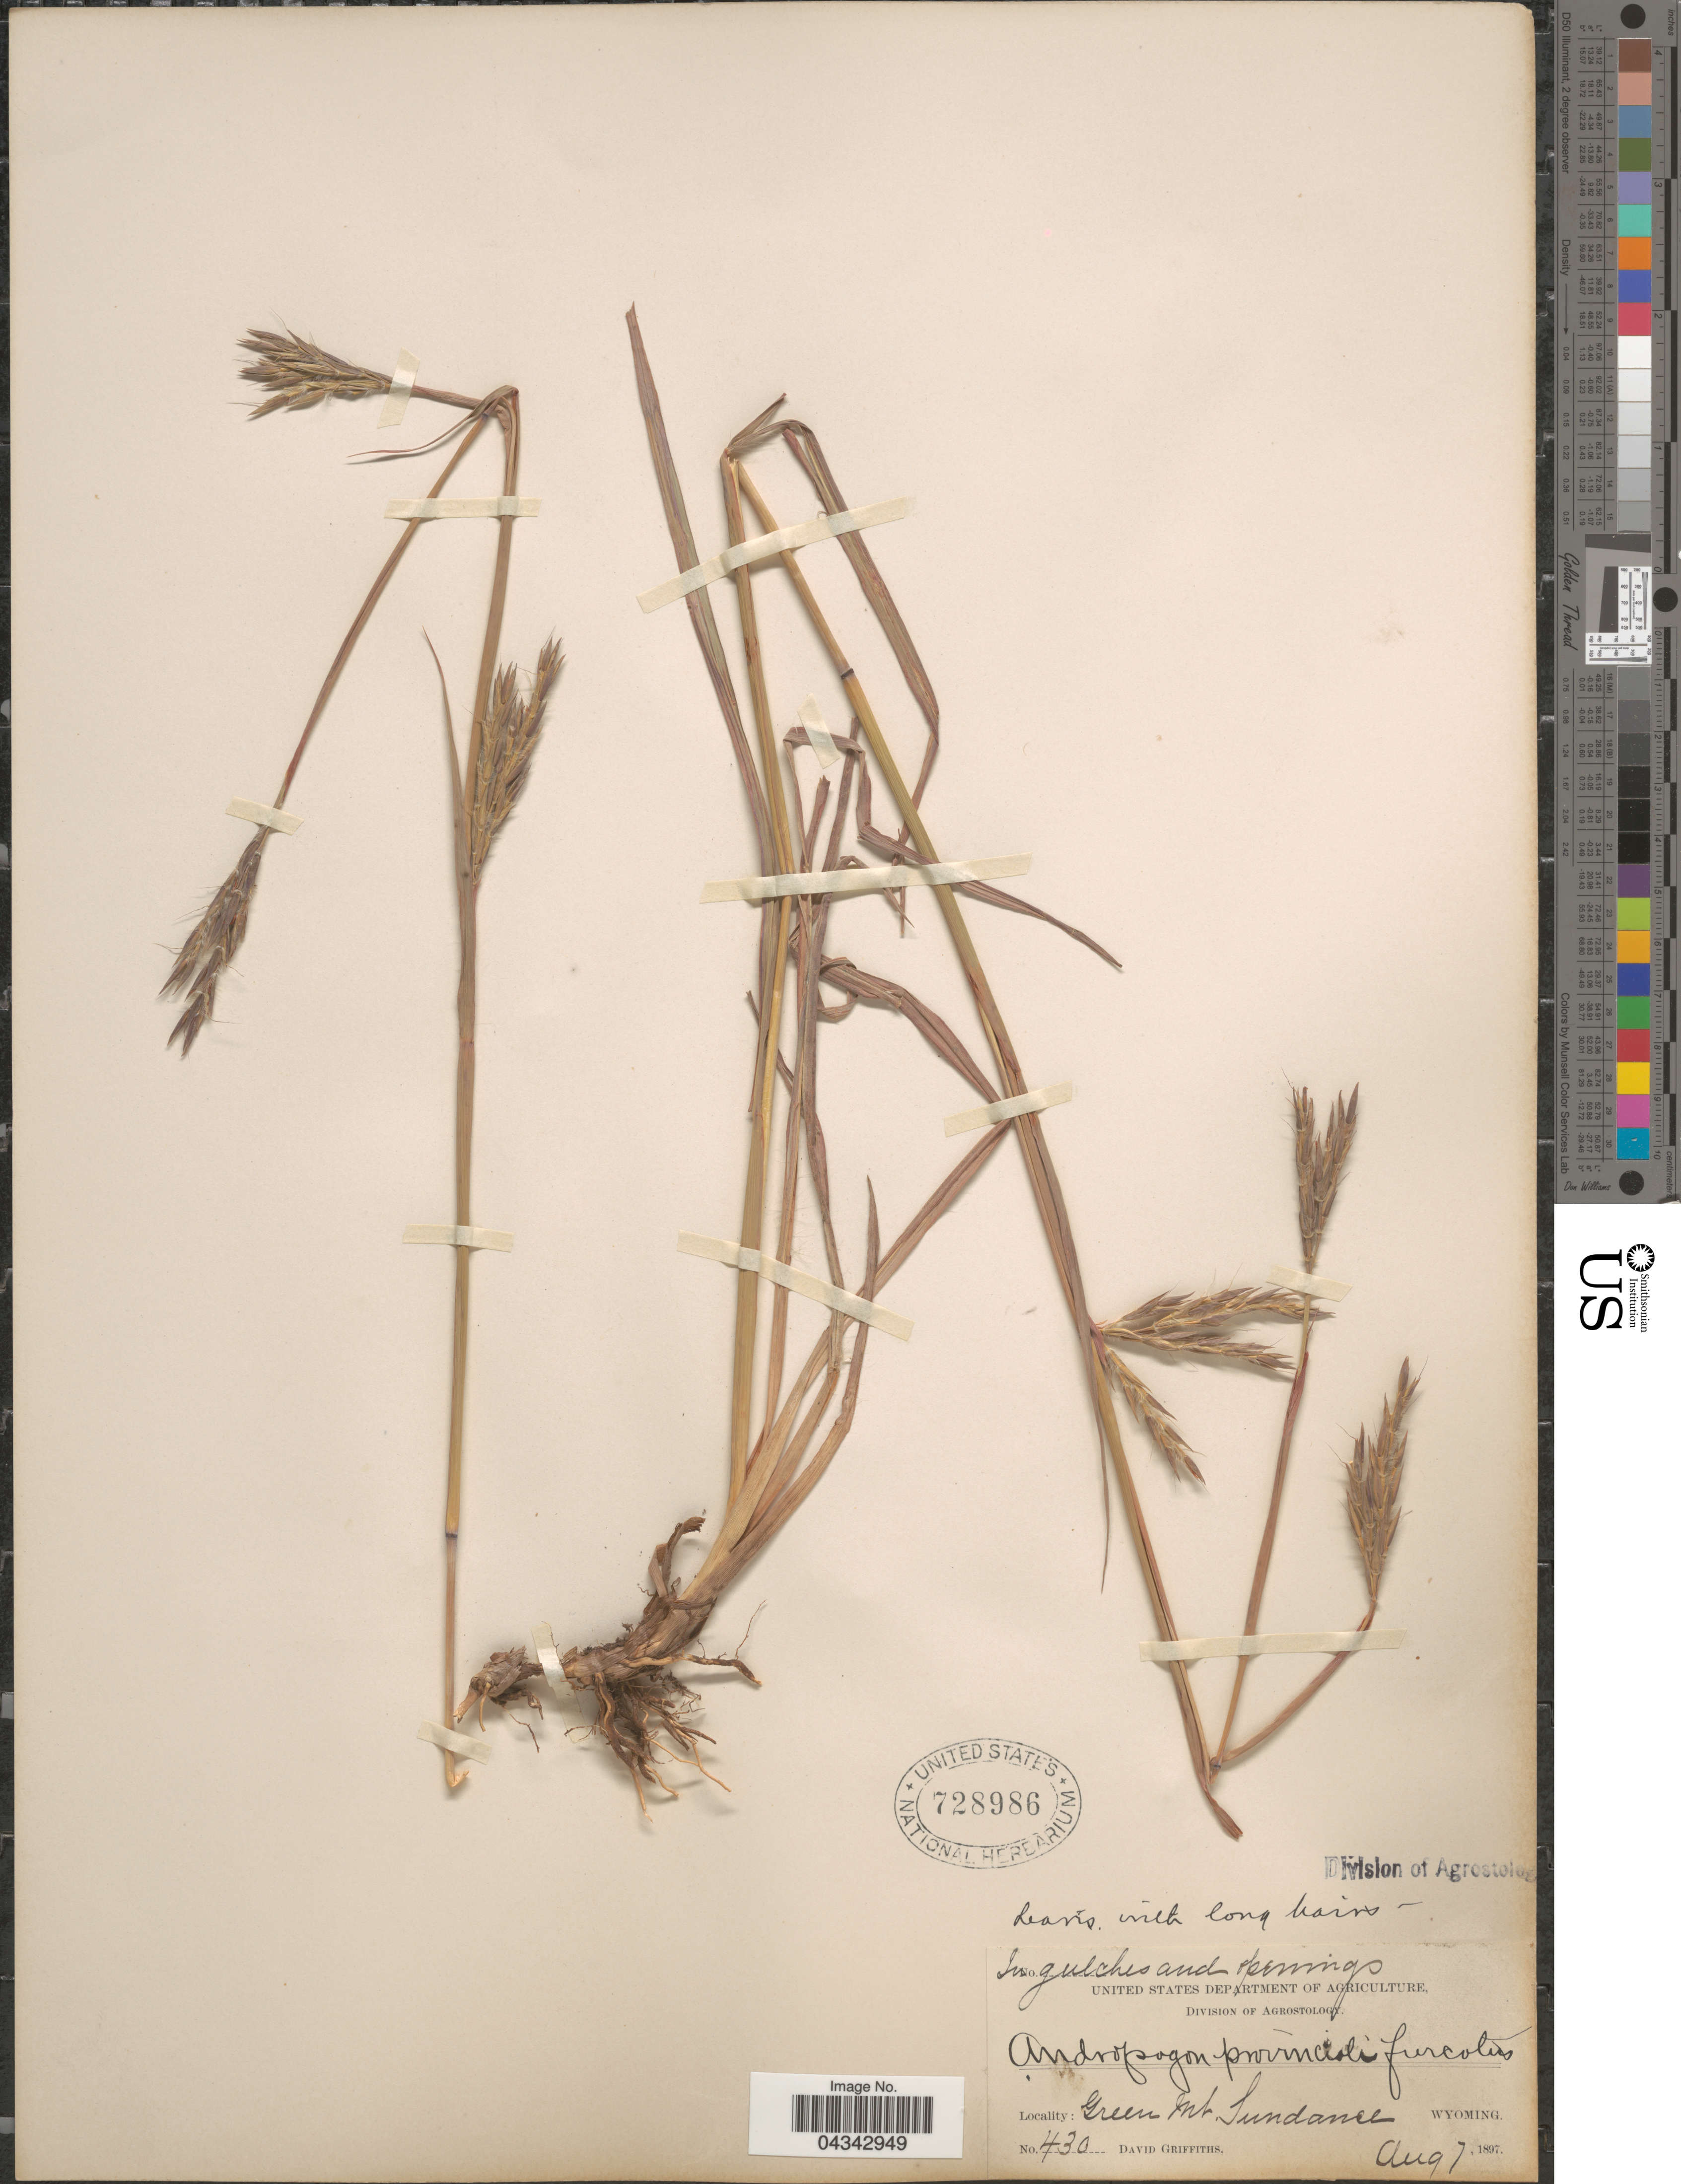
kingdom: Plantae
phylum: Tracheophyta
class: Liliopsida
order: Poales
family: Poaceae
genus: Andropogon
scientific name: Andropogon gerardii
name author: Vitman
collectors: D. Griffiths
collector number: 430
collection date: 1897-08-07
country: United States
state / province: Wyoming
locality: Green Mt. Sundance.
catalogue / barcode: US 728986